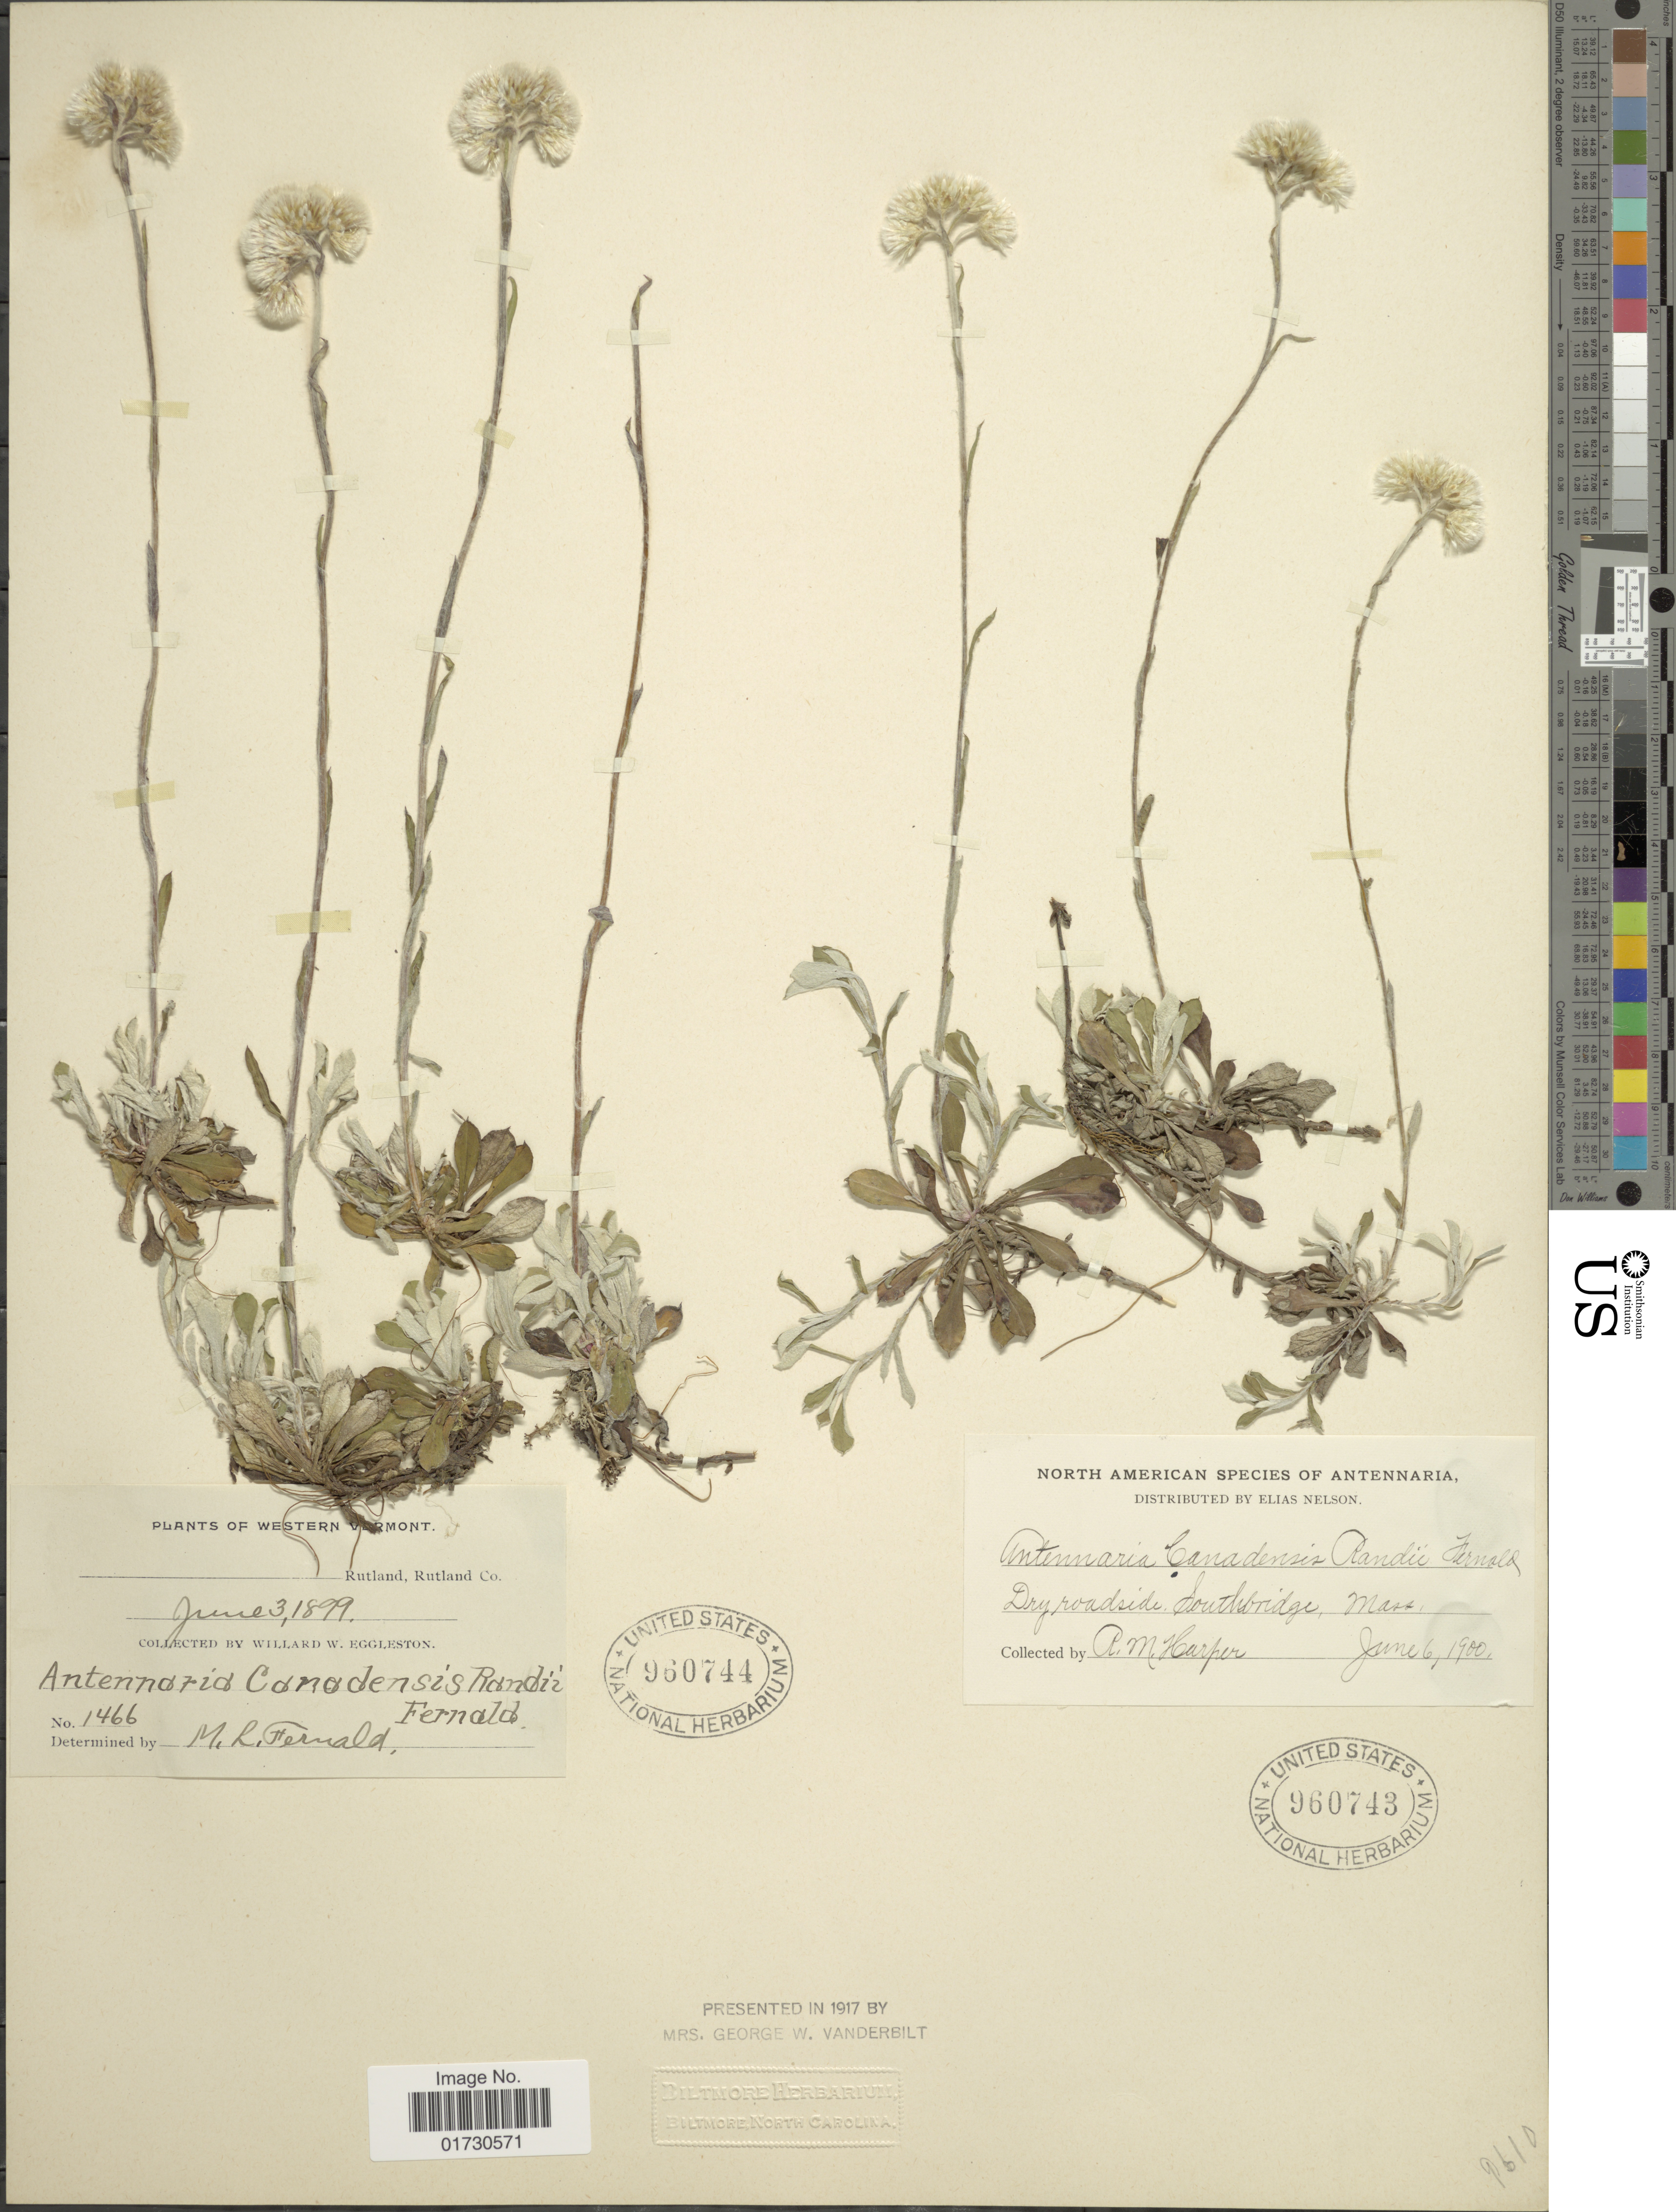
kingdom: Plantae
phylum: Tracheophyta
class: Magnoliopsida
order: Asterales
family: Asteraceae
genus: Antennaria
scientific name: Antennaria canadensis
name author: Greene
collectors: W. W. Eggleston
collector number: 1466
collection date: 1899-06-03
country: United States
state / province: Vermont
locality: Western Vermont, Rutland, Rutland Co.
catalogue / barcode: US 960744